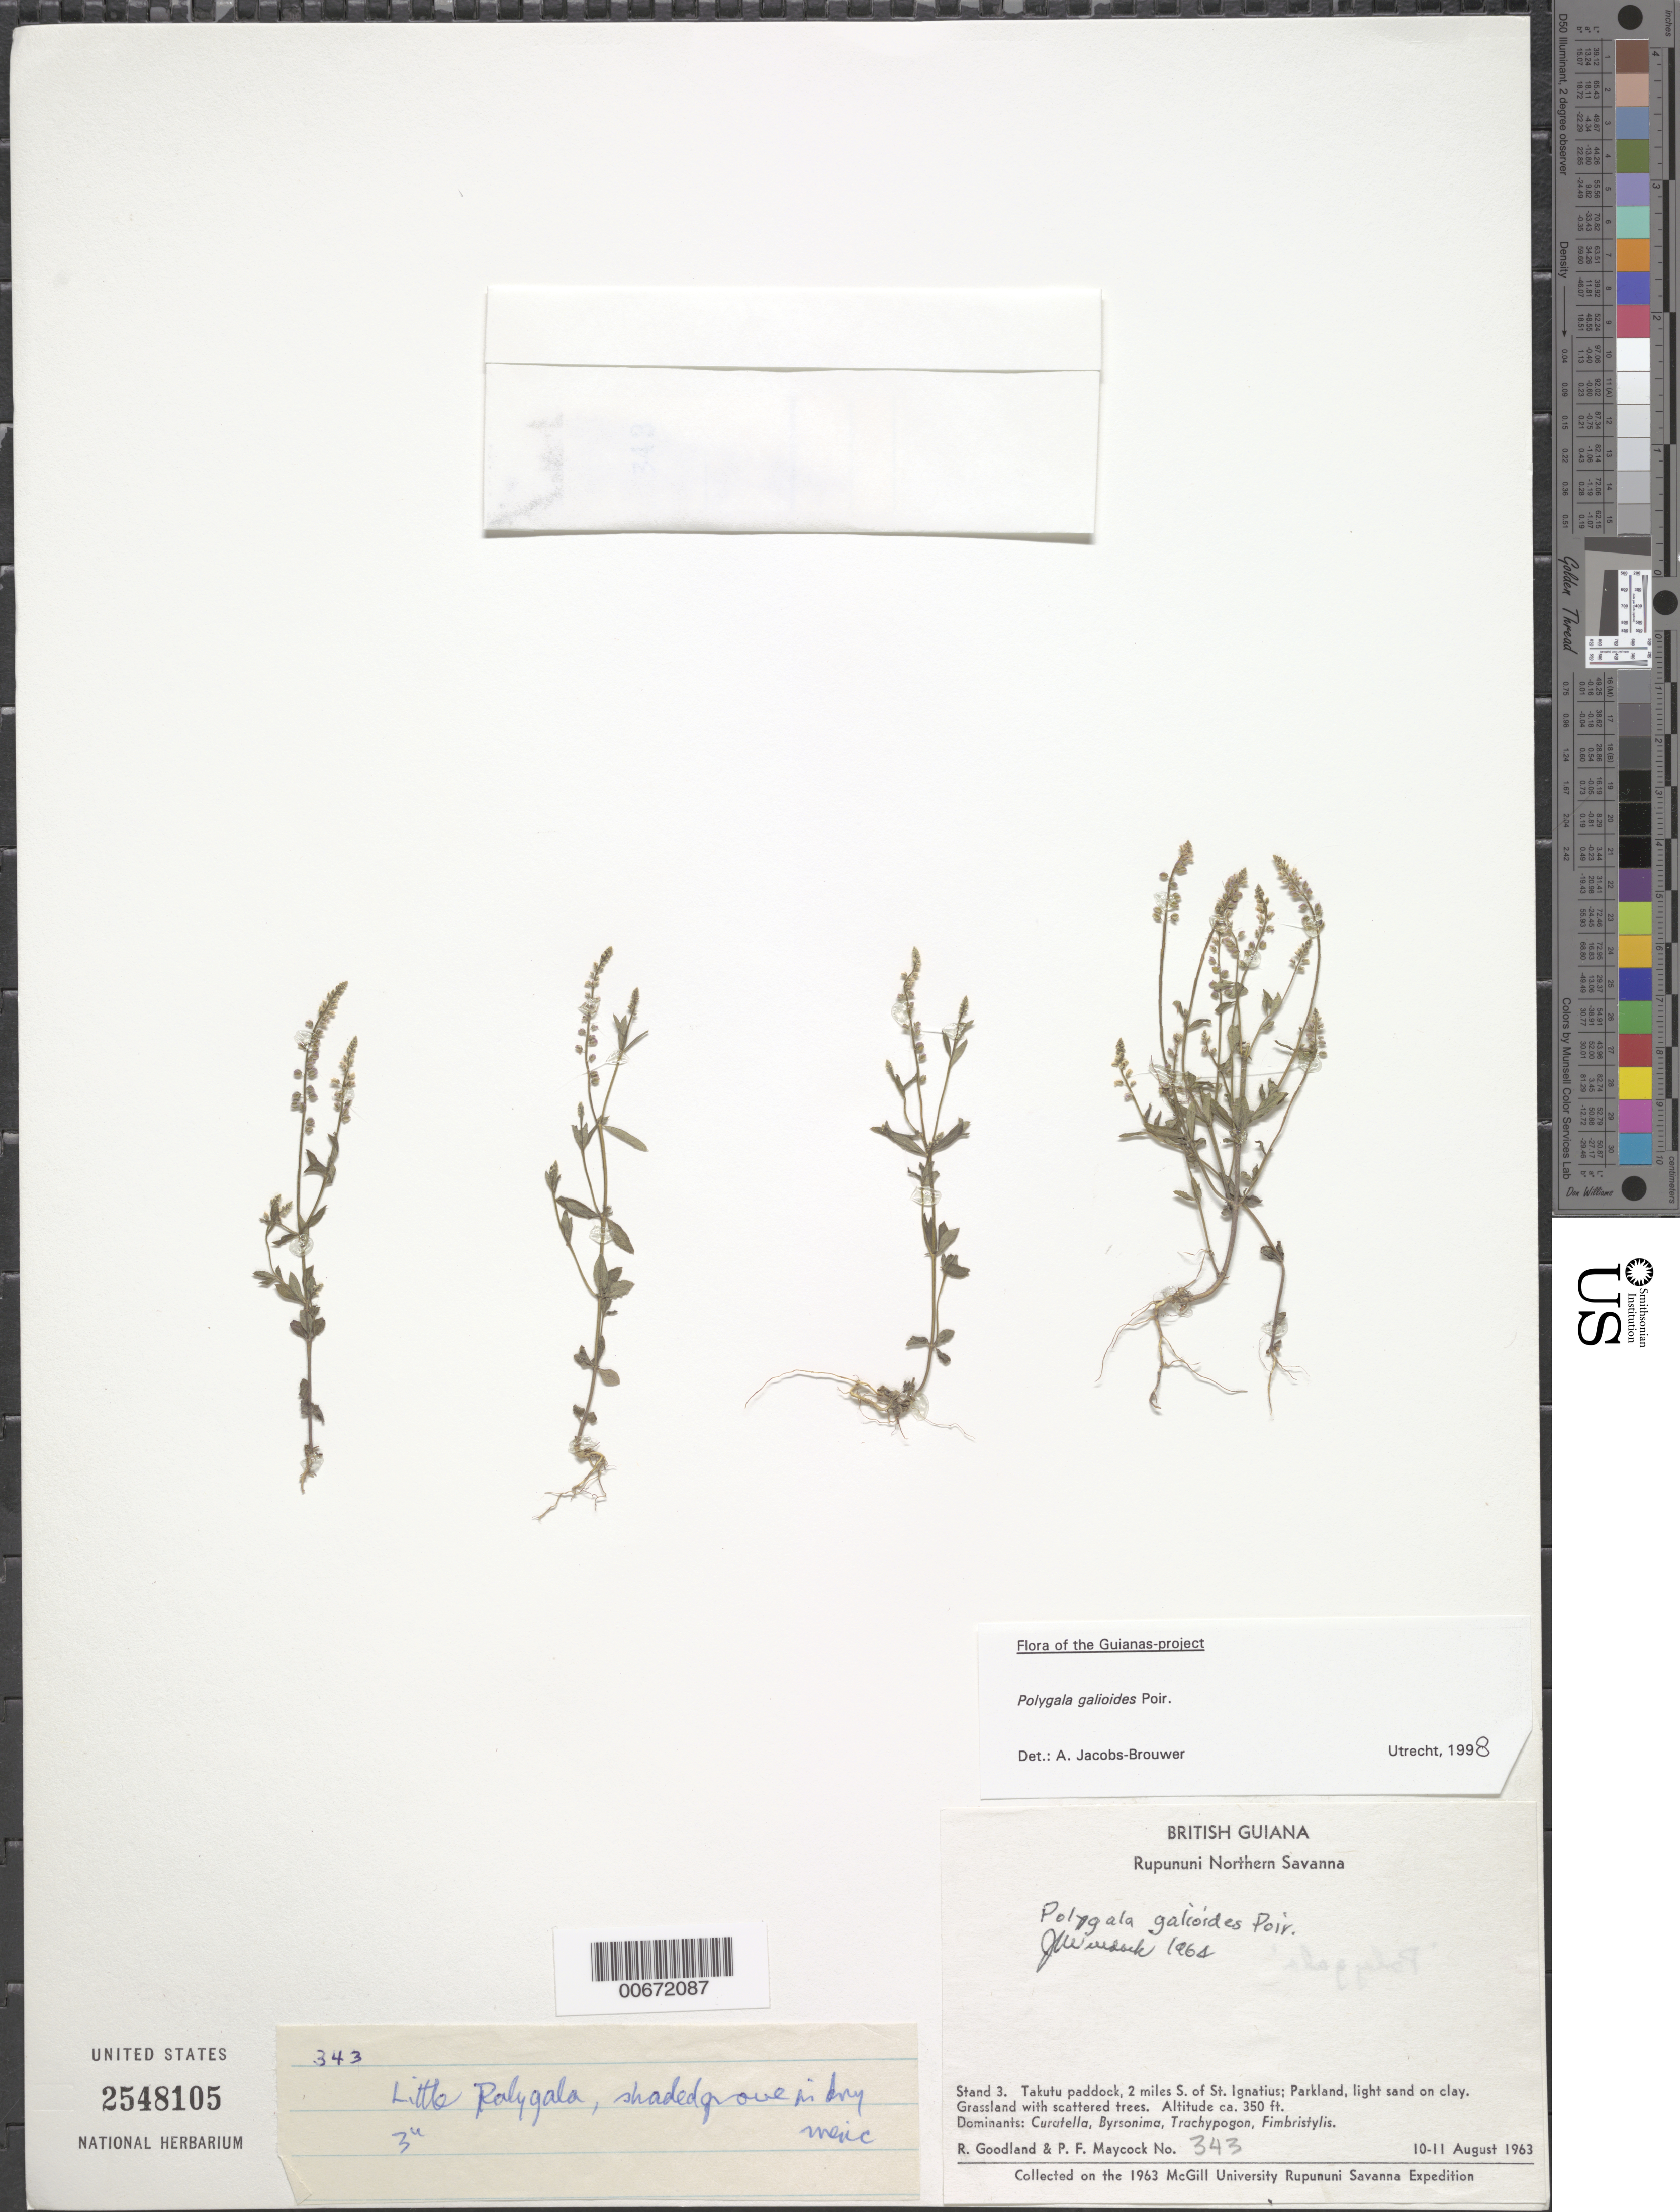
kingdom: Plantae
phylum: Tracheophyta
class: Magnoliopsida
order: Fabales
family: Polygalaceae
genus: Polygala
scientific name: Polygala galioides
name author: Poir.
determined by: Jacobs-Brouwer, A.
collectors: R. Goodland & P. Maycock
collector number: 343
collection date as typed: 10-Aug-63 to 11-Aug-63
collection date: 1963-08-10/1963-08-11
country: Guyana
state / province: U. Takutu-U. Essequibo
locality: Rupununi Northern Savanna, St. Ignatius, 2 mi. S of; near Takutu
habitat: Shaded grove in dry area. Grassland with scattered trees. Dominants: Curatella, Byrsonima, Trachypogon, Fimbristylis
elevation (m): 107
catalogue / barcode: US 2548105